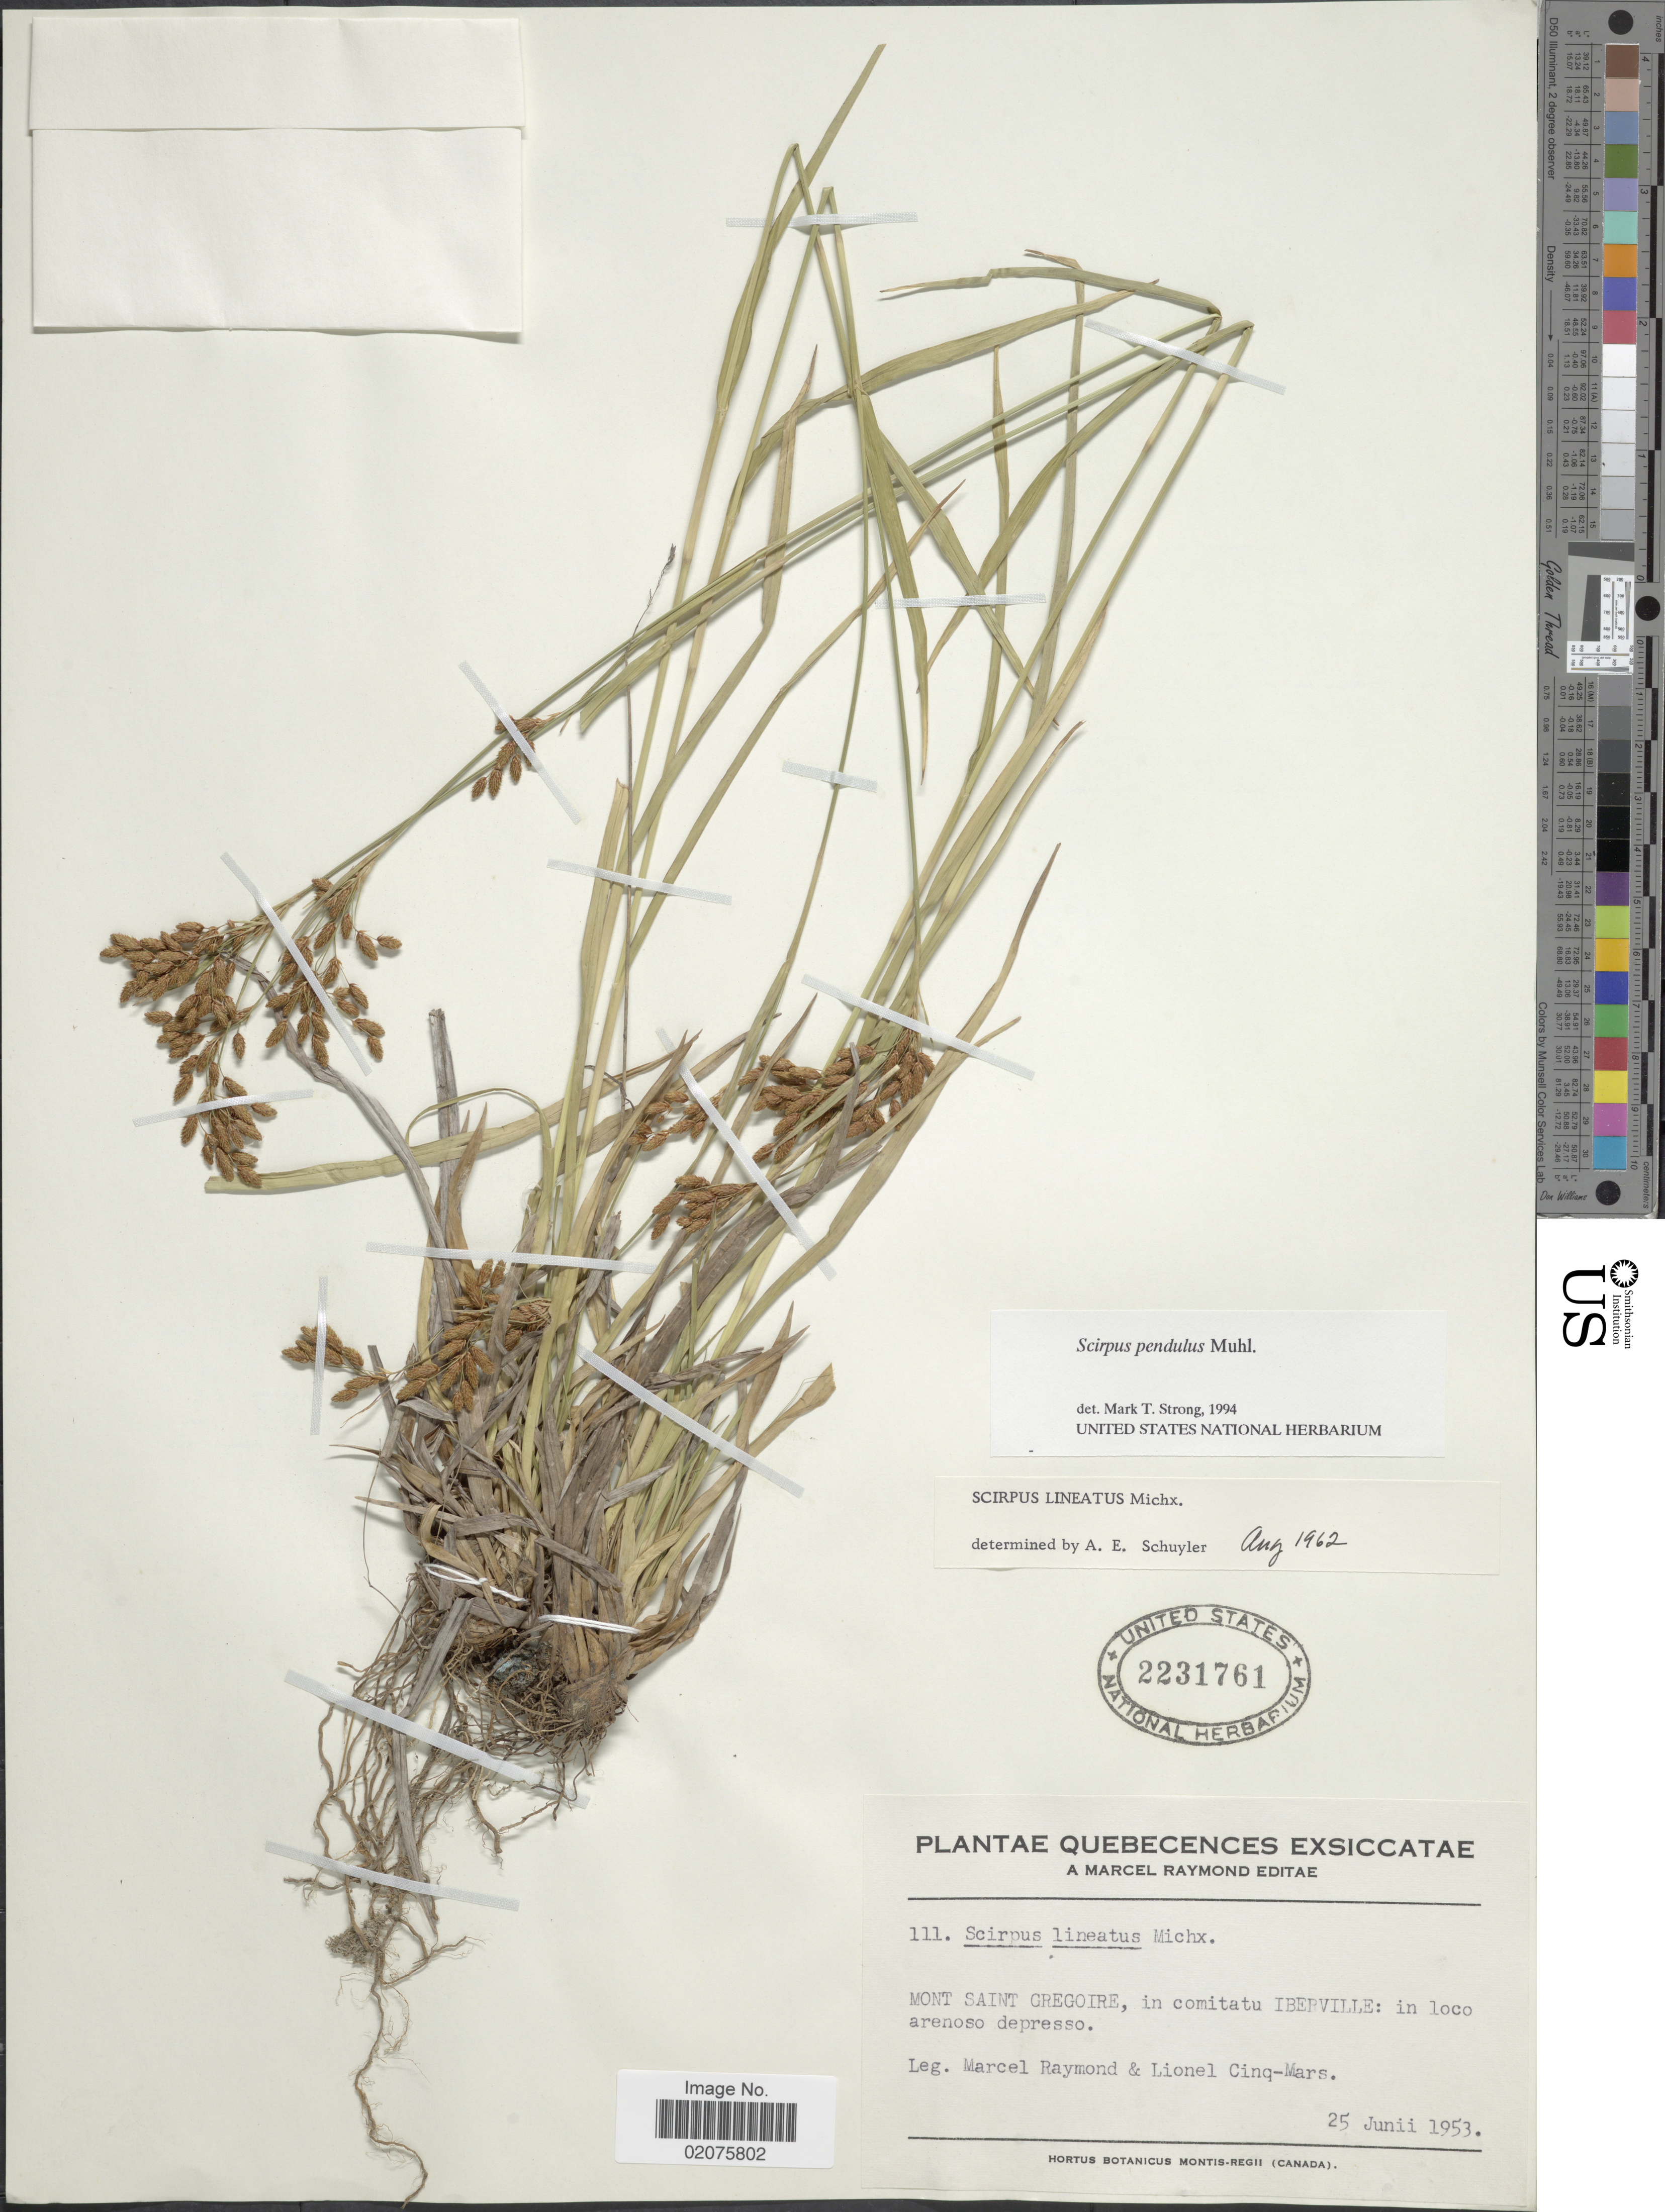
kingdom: Plantae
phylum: Tracheophyta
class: Liliopsida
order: Poales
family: Cyperaceae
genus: Scirpus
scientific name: Scirpus pendulus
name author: Muhl.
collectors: M. Raymond & L. Cinq-Mars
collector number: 111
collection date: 1953-06-25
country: Canada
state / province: Quebec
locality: Quebecences. Mont Saint Gregoire, in comitatu Iberville: in loco arenoso depresso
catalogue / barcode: US 2231761